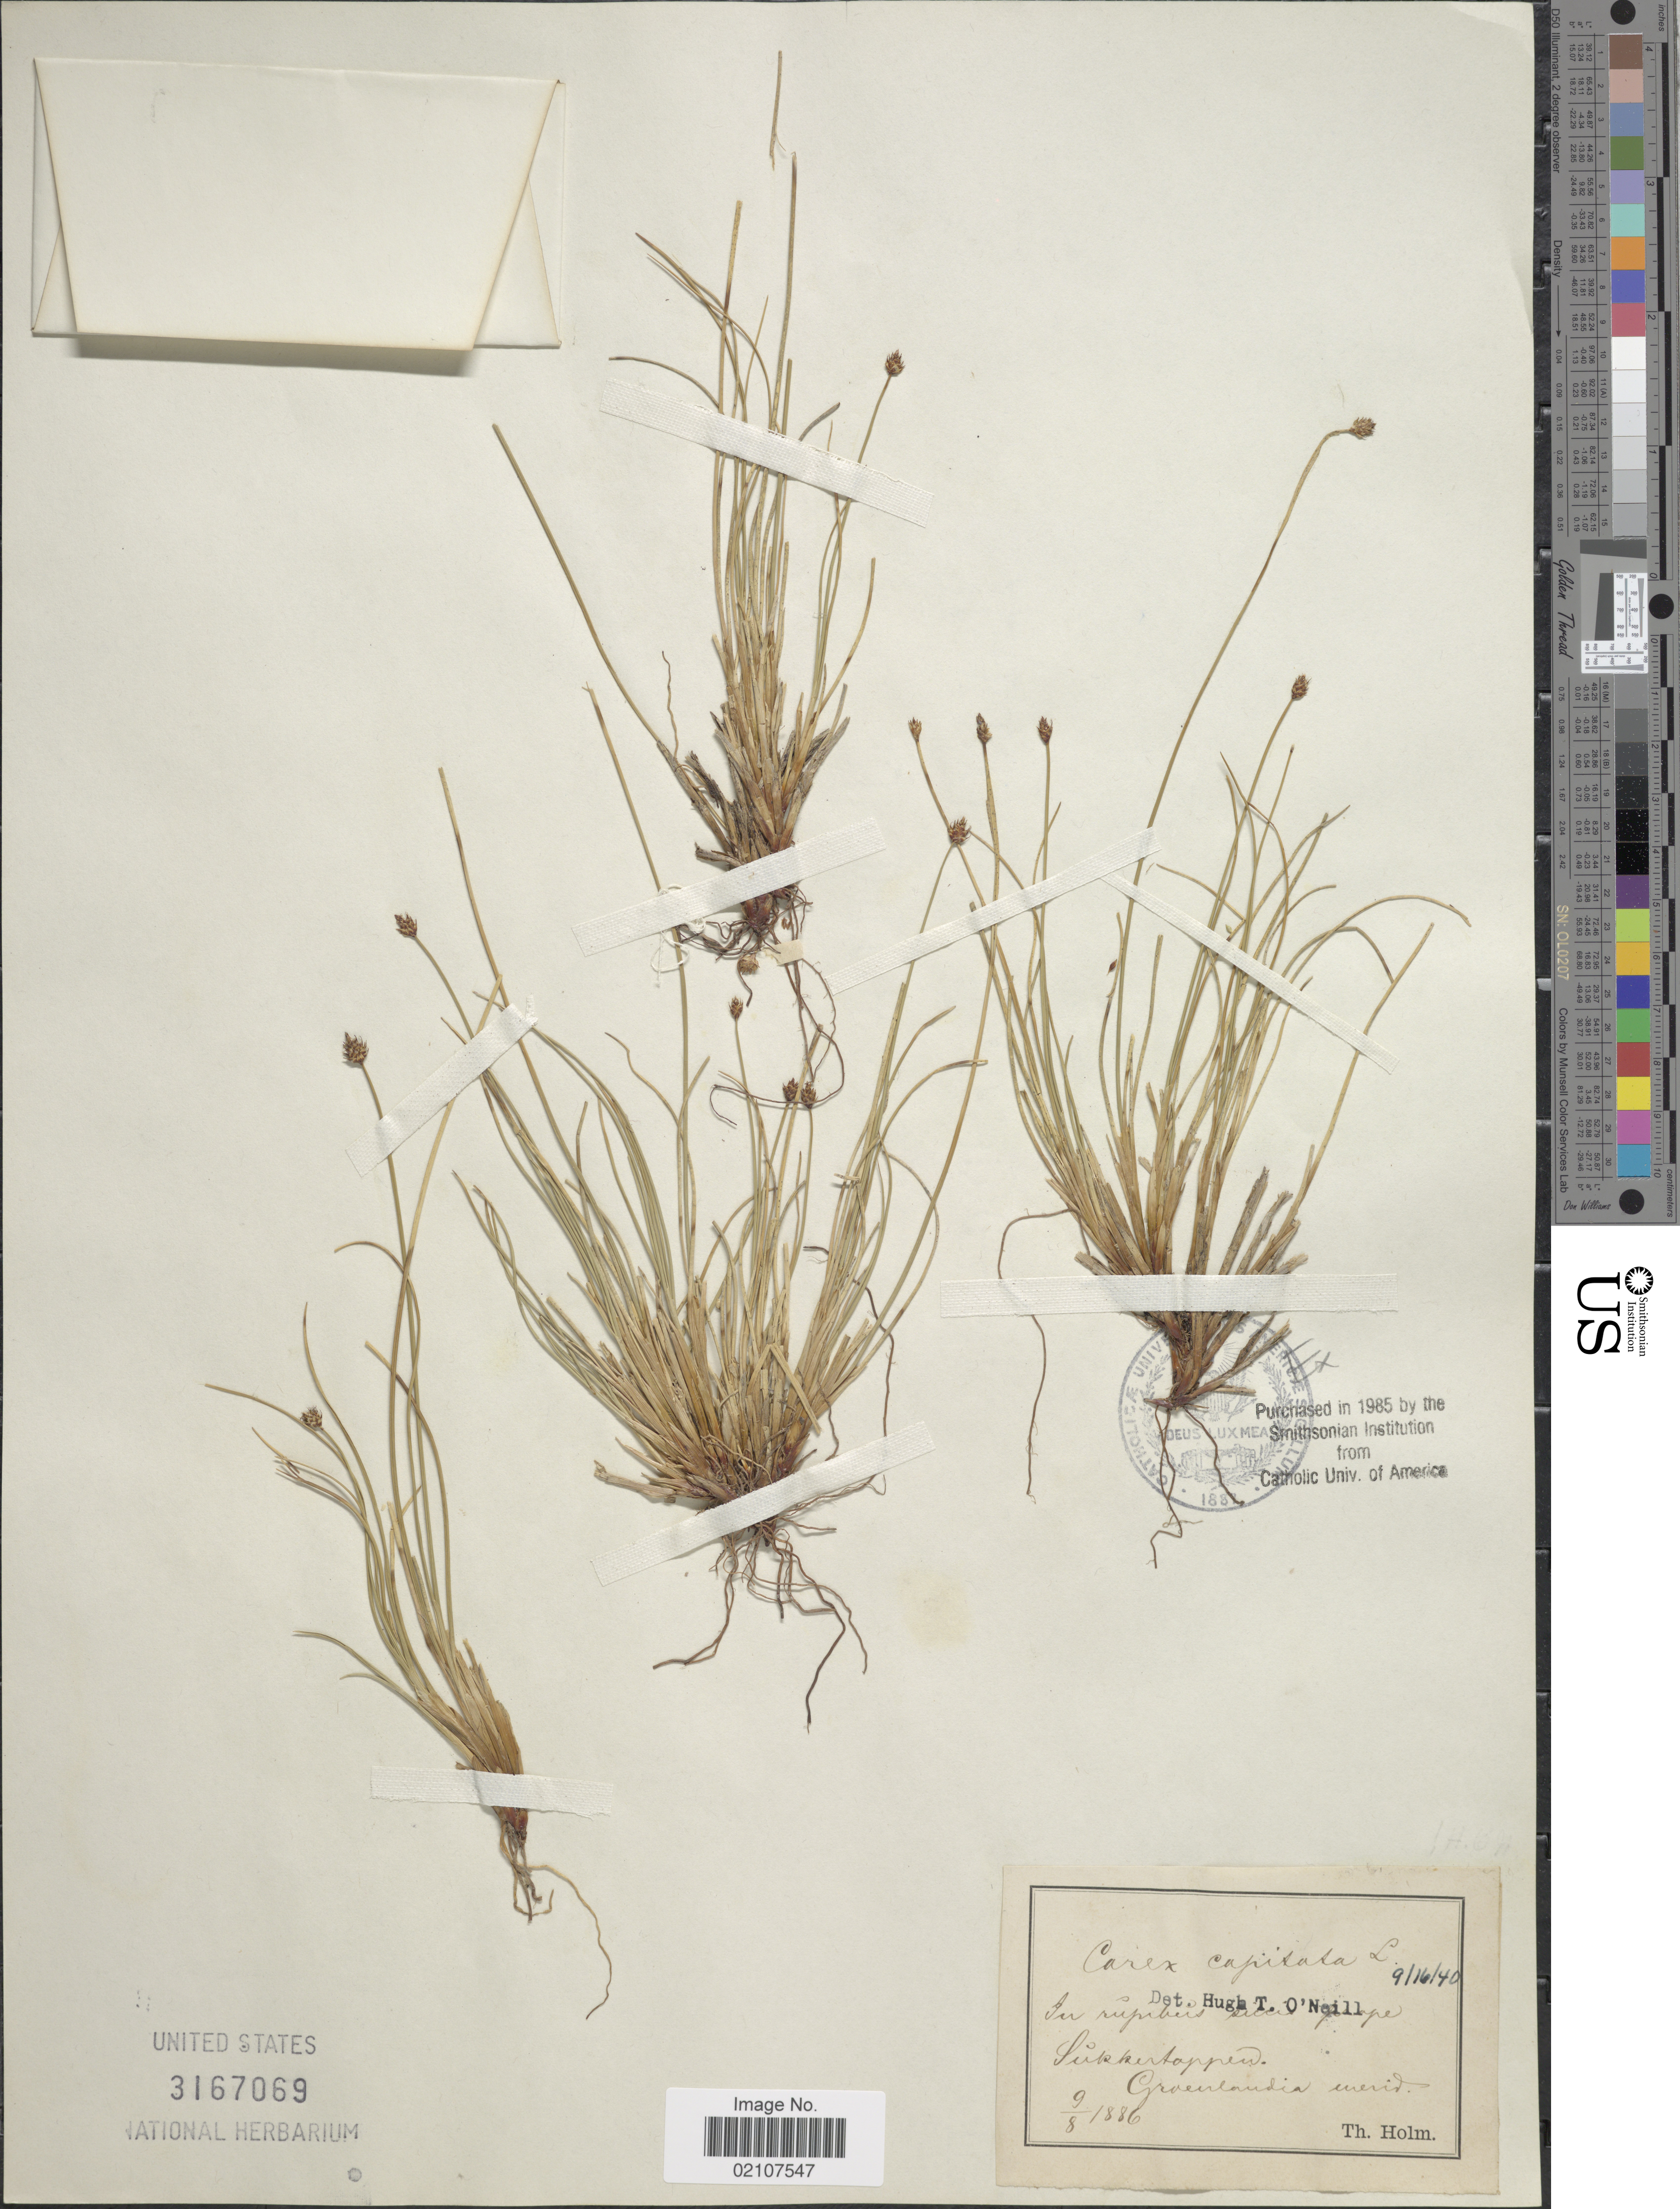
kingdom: Plantae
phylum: Tracheophyta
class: Liliopsida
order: Poales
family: Cyperaceae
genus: Carex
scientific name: Carex capitata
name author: L.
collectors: T. Holm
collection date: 1886-08-09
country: Greenland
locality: In rupibus siccis prope Sukkertoppen, Groenlandia merid.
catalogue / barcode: US 3167069